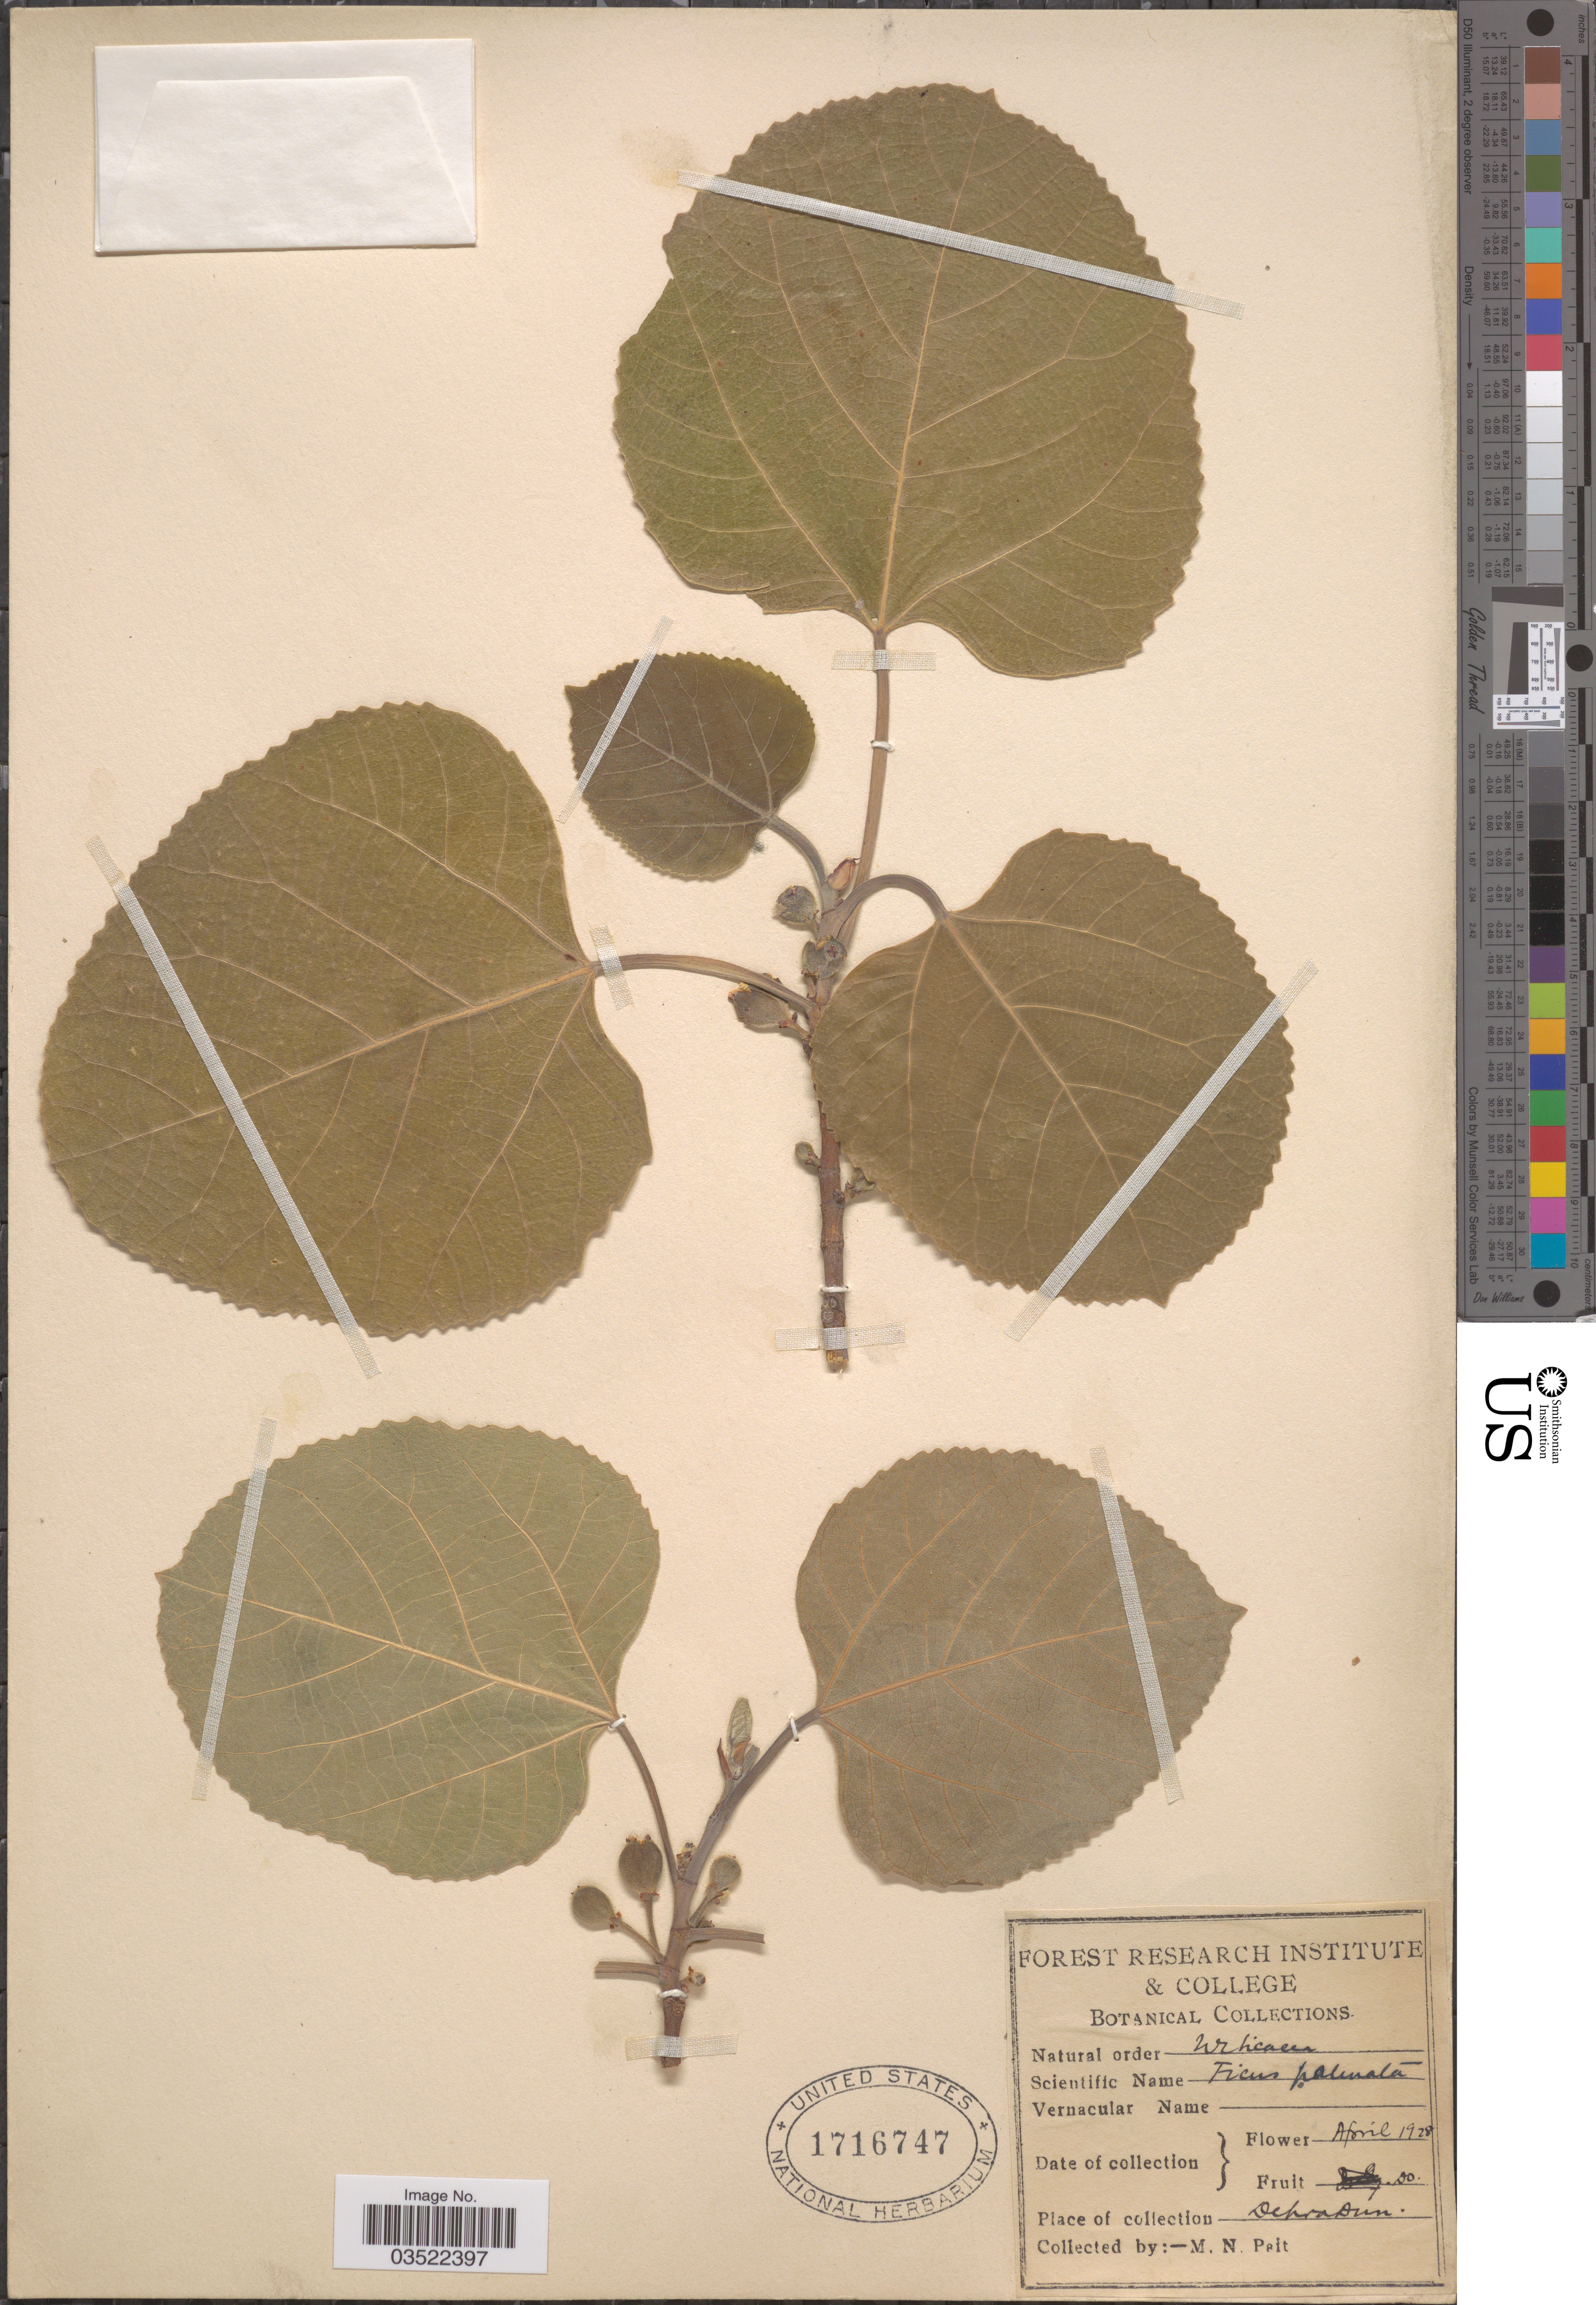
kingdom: Plantae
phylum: Tracheophyta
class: Magnoliopsida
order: Rosales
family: Moraceae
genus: Ficus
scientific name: Ficus palmata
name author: Forssk.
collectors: M. Pait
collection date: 1928-04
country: India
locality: Dehra Dun.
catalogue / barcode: US 1716747